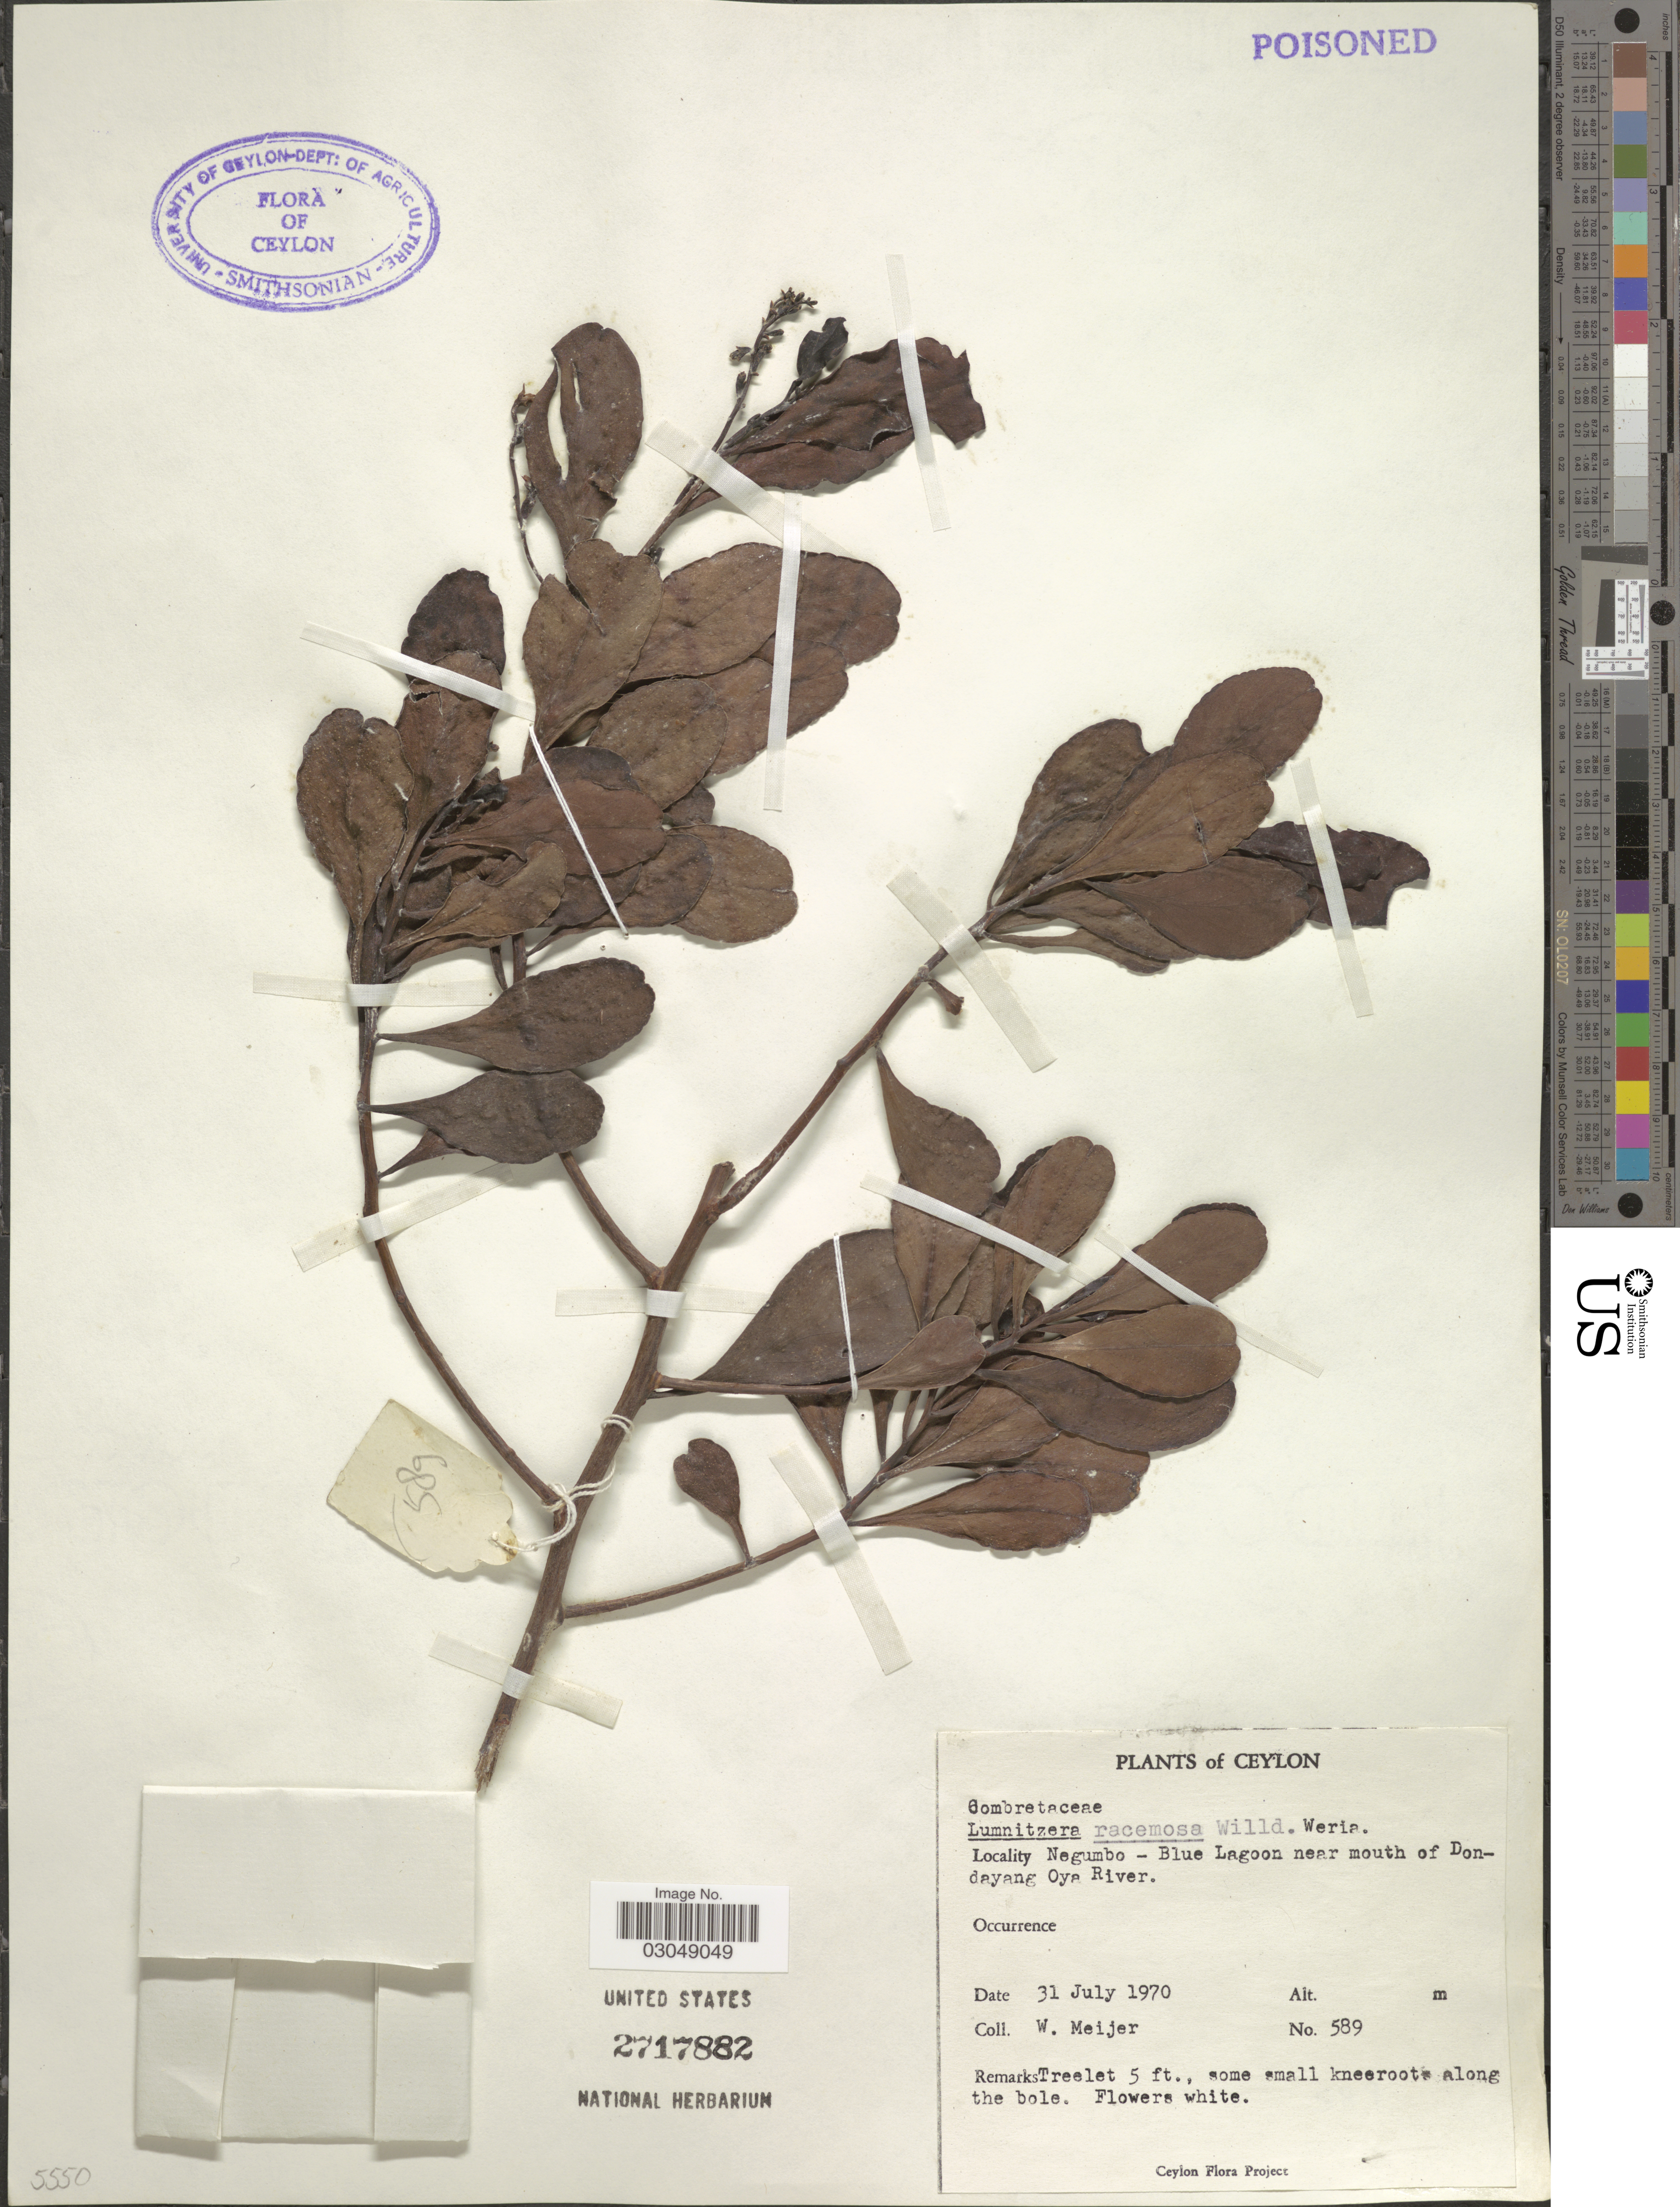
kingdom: Plantae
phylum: Tracheophyta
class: Magnoliopsida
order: Myrtales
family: Combretaceae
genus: Lumnitzera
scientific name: Lumnitzera racemosa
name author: Willd.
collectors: W. Meijer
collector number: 589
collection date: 1970-07-31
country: Sri Lanka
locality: Ceylon. Negumbo - Blue Lagoon near mouth of Dondayang Oya River.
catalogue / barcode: US 2717882